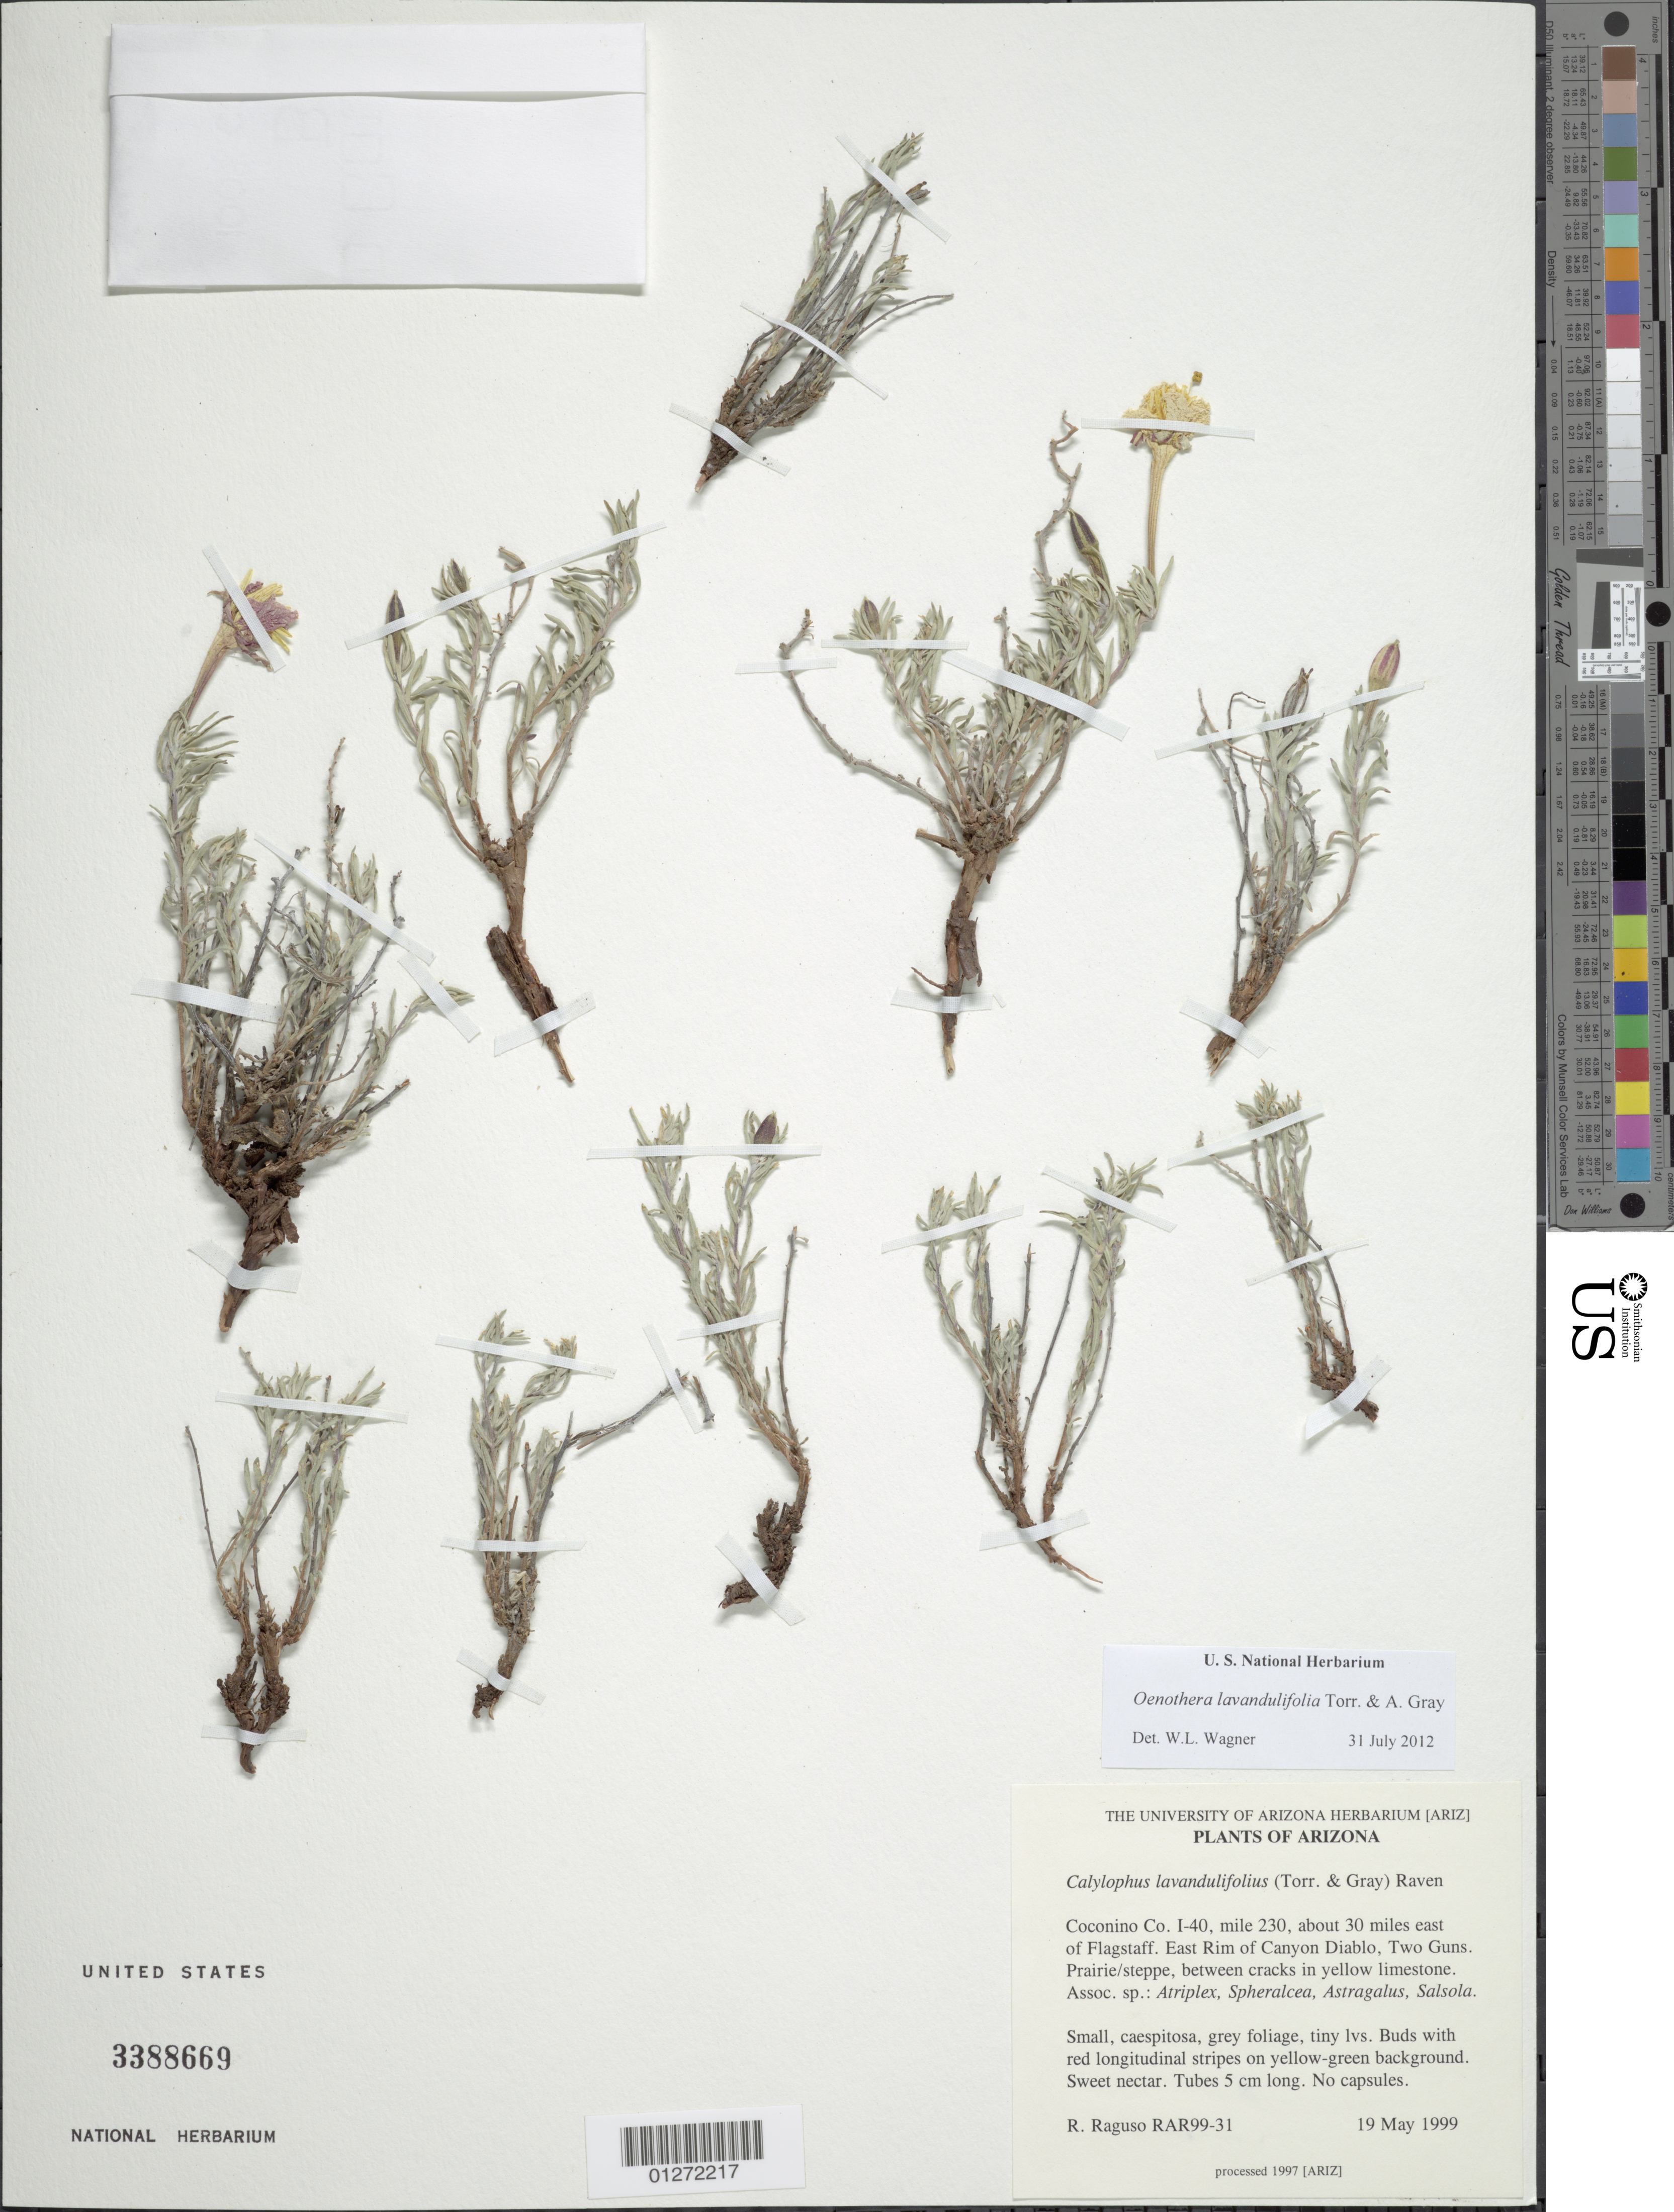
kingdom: Plantae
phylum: Tracheophyta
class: Magnoliopsida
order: Myrtales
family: Onagraceae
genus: Oenothera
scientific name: Oenothera lavandulifolia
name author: Torr. & A. Gray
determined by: Wagner, W. L., (BOT), Smithsonian Institution - National Museum of Natural History (UNITED STATES)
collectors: R. Raguso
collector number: RAR99-31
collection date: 1999-05-19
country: United States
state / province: Arizona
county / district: Coconino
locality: I-40, mile 230, about 30 mi E of Flagstaff, E Rim of Canyon Diablo, Two Guns.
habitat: cracks in limestone.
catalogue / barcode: US 3388669